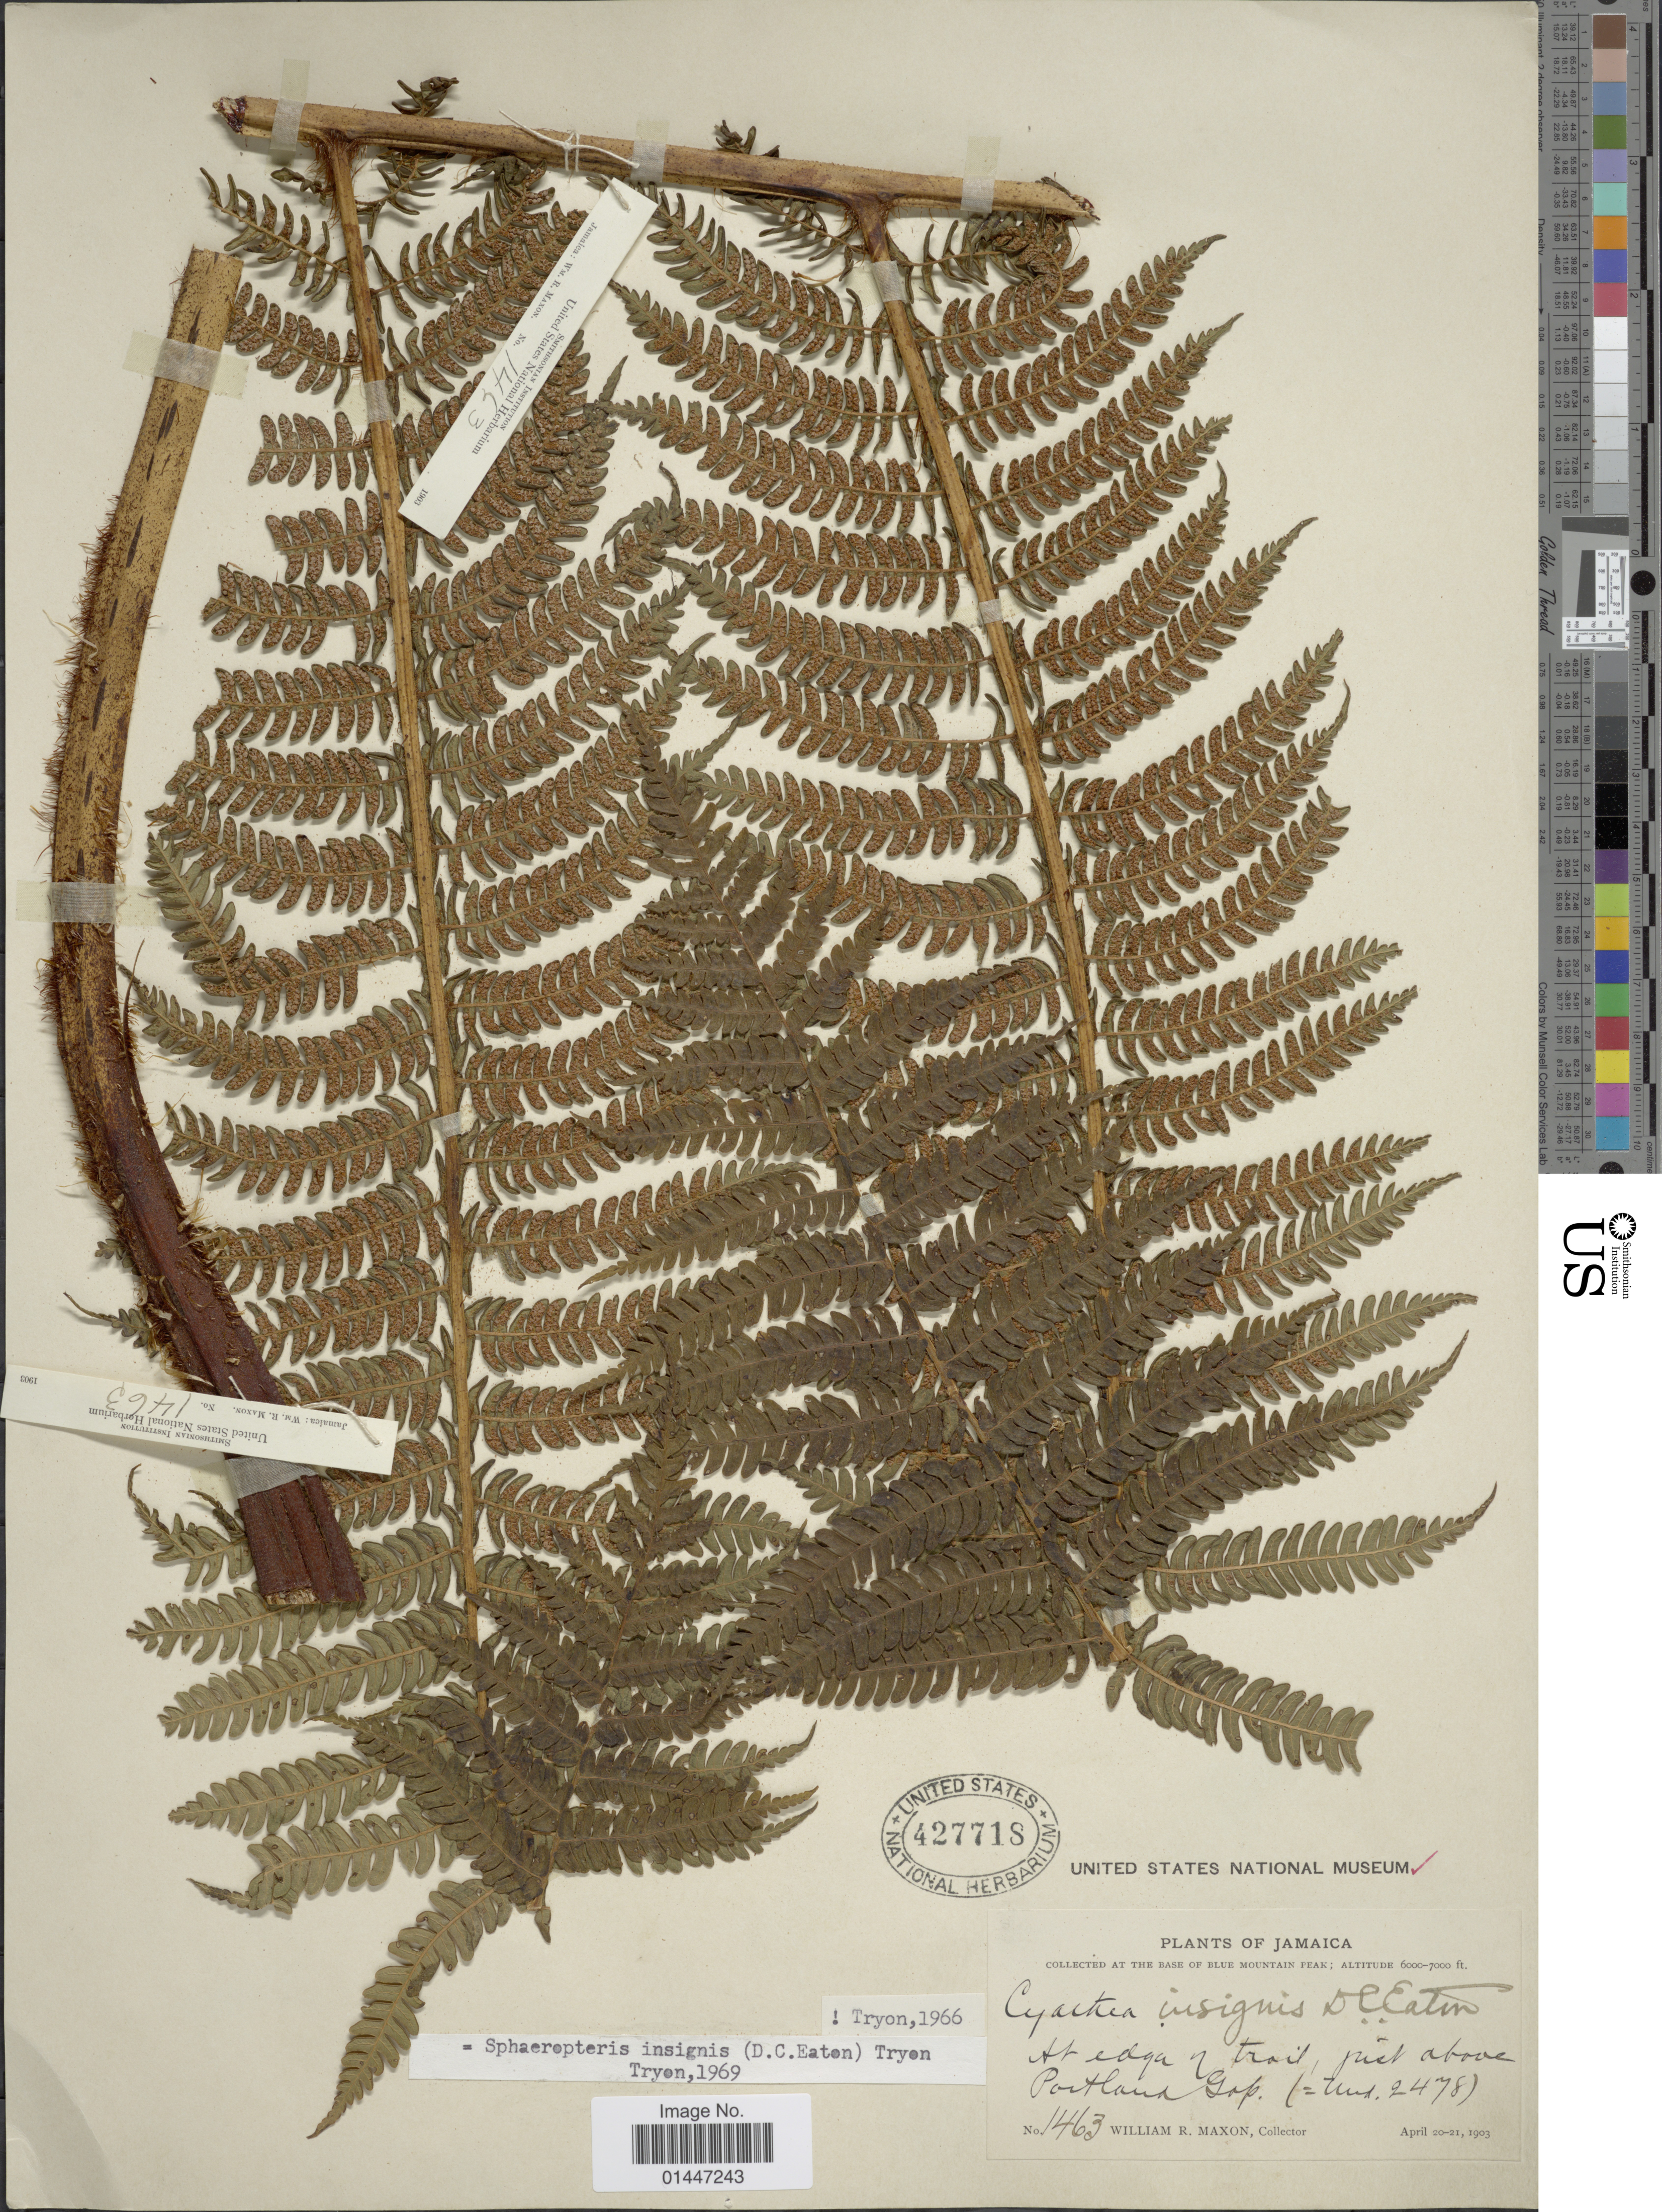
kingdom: Plantae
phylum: Tracheophyta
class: Polypodiopsida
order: Cyatheales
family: Cyatheaceae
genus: Sphaeropteris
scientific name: Sphaeropteris insignis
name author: (Eaton) R.M. Tryon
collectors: W. R. Maxon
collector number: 1463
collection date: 1903-04-20/1903-04-21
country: Jamaica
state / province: Portland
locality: The base of Blue Mountain Peak, At edge of trail, just above Portland Gap.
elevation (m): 1829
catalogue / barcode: US 427718